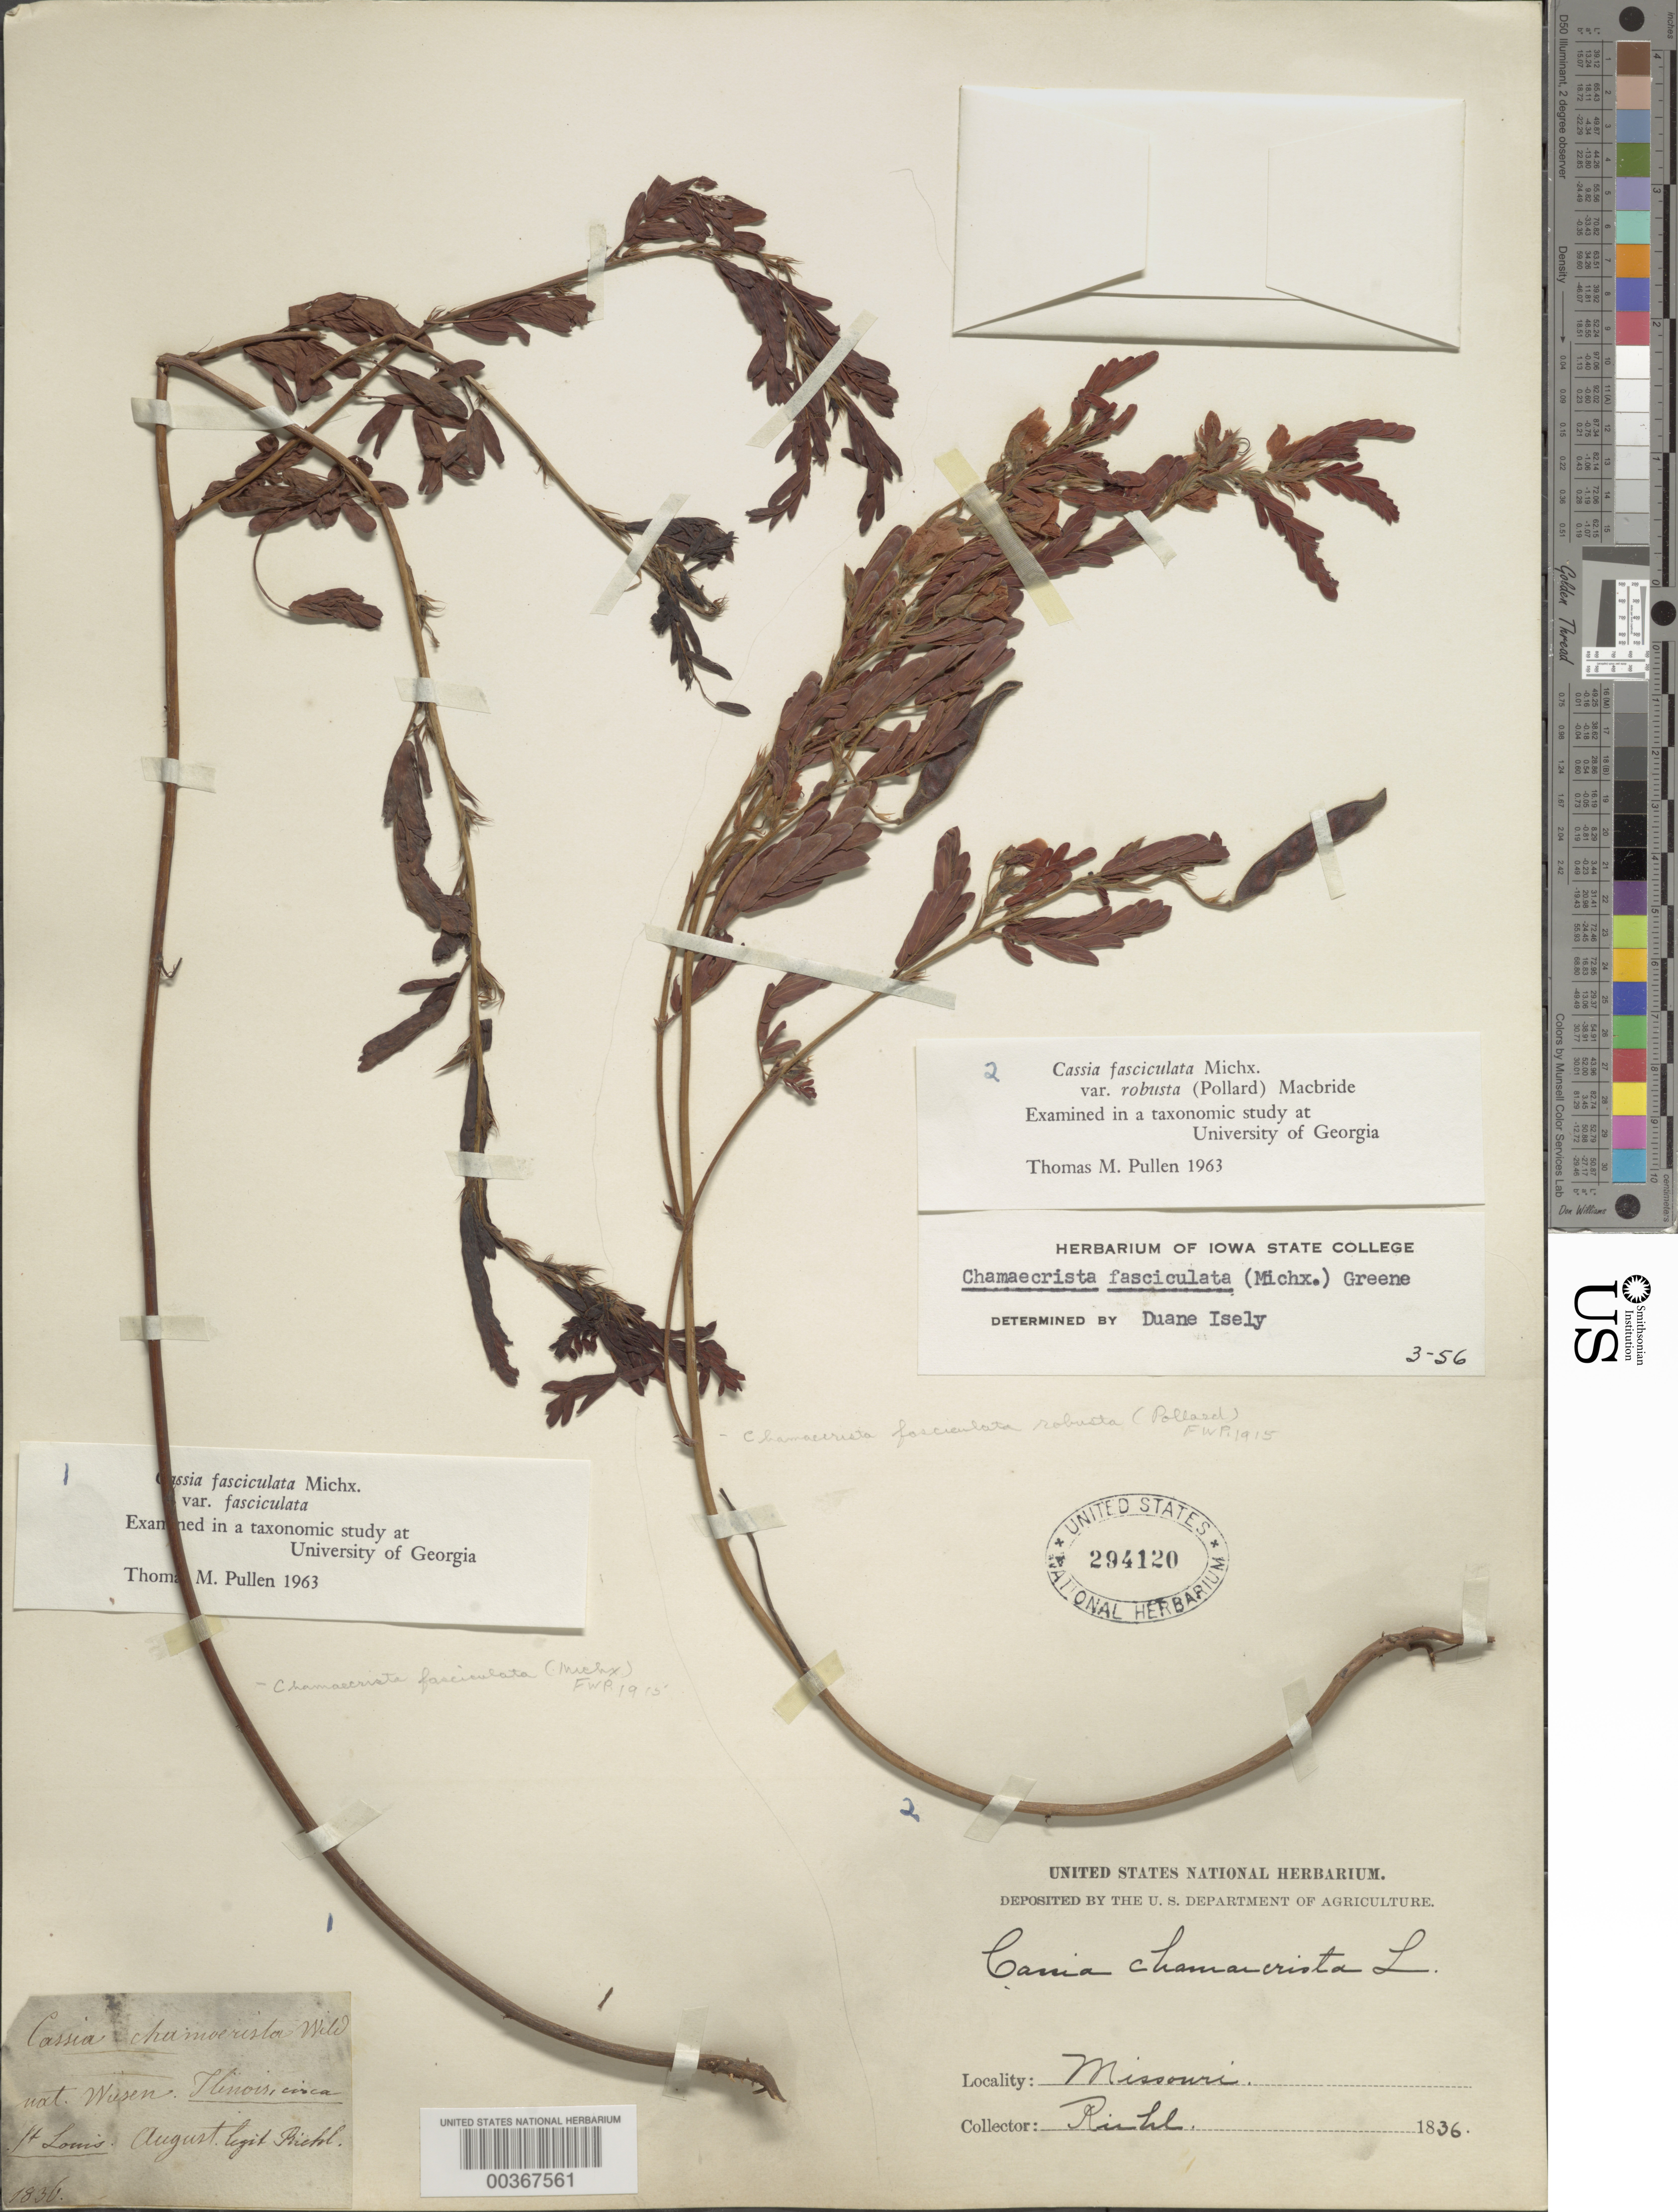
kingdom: Plantae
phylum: Tracheophyta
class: Magnoliopsida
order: Fabales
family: Fabaceae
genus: Chamaecrista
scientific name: Chamaecrista fasciculata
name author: (Michx.) Greene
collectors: N. Riehl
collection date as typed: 1836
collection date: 1836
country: United States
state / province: Missouri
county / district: Saint Louis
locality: Near st. louis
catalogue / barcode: US 294120